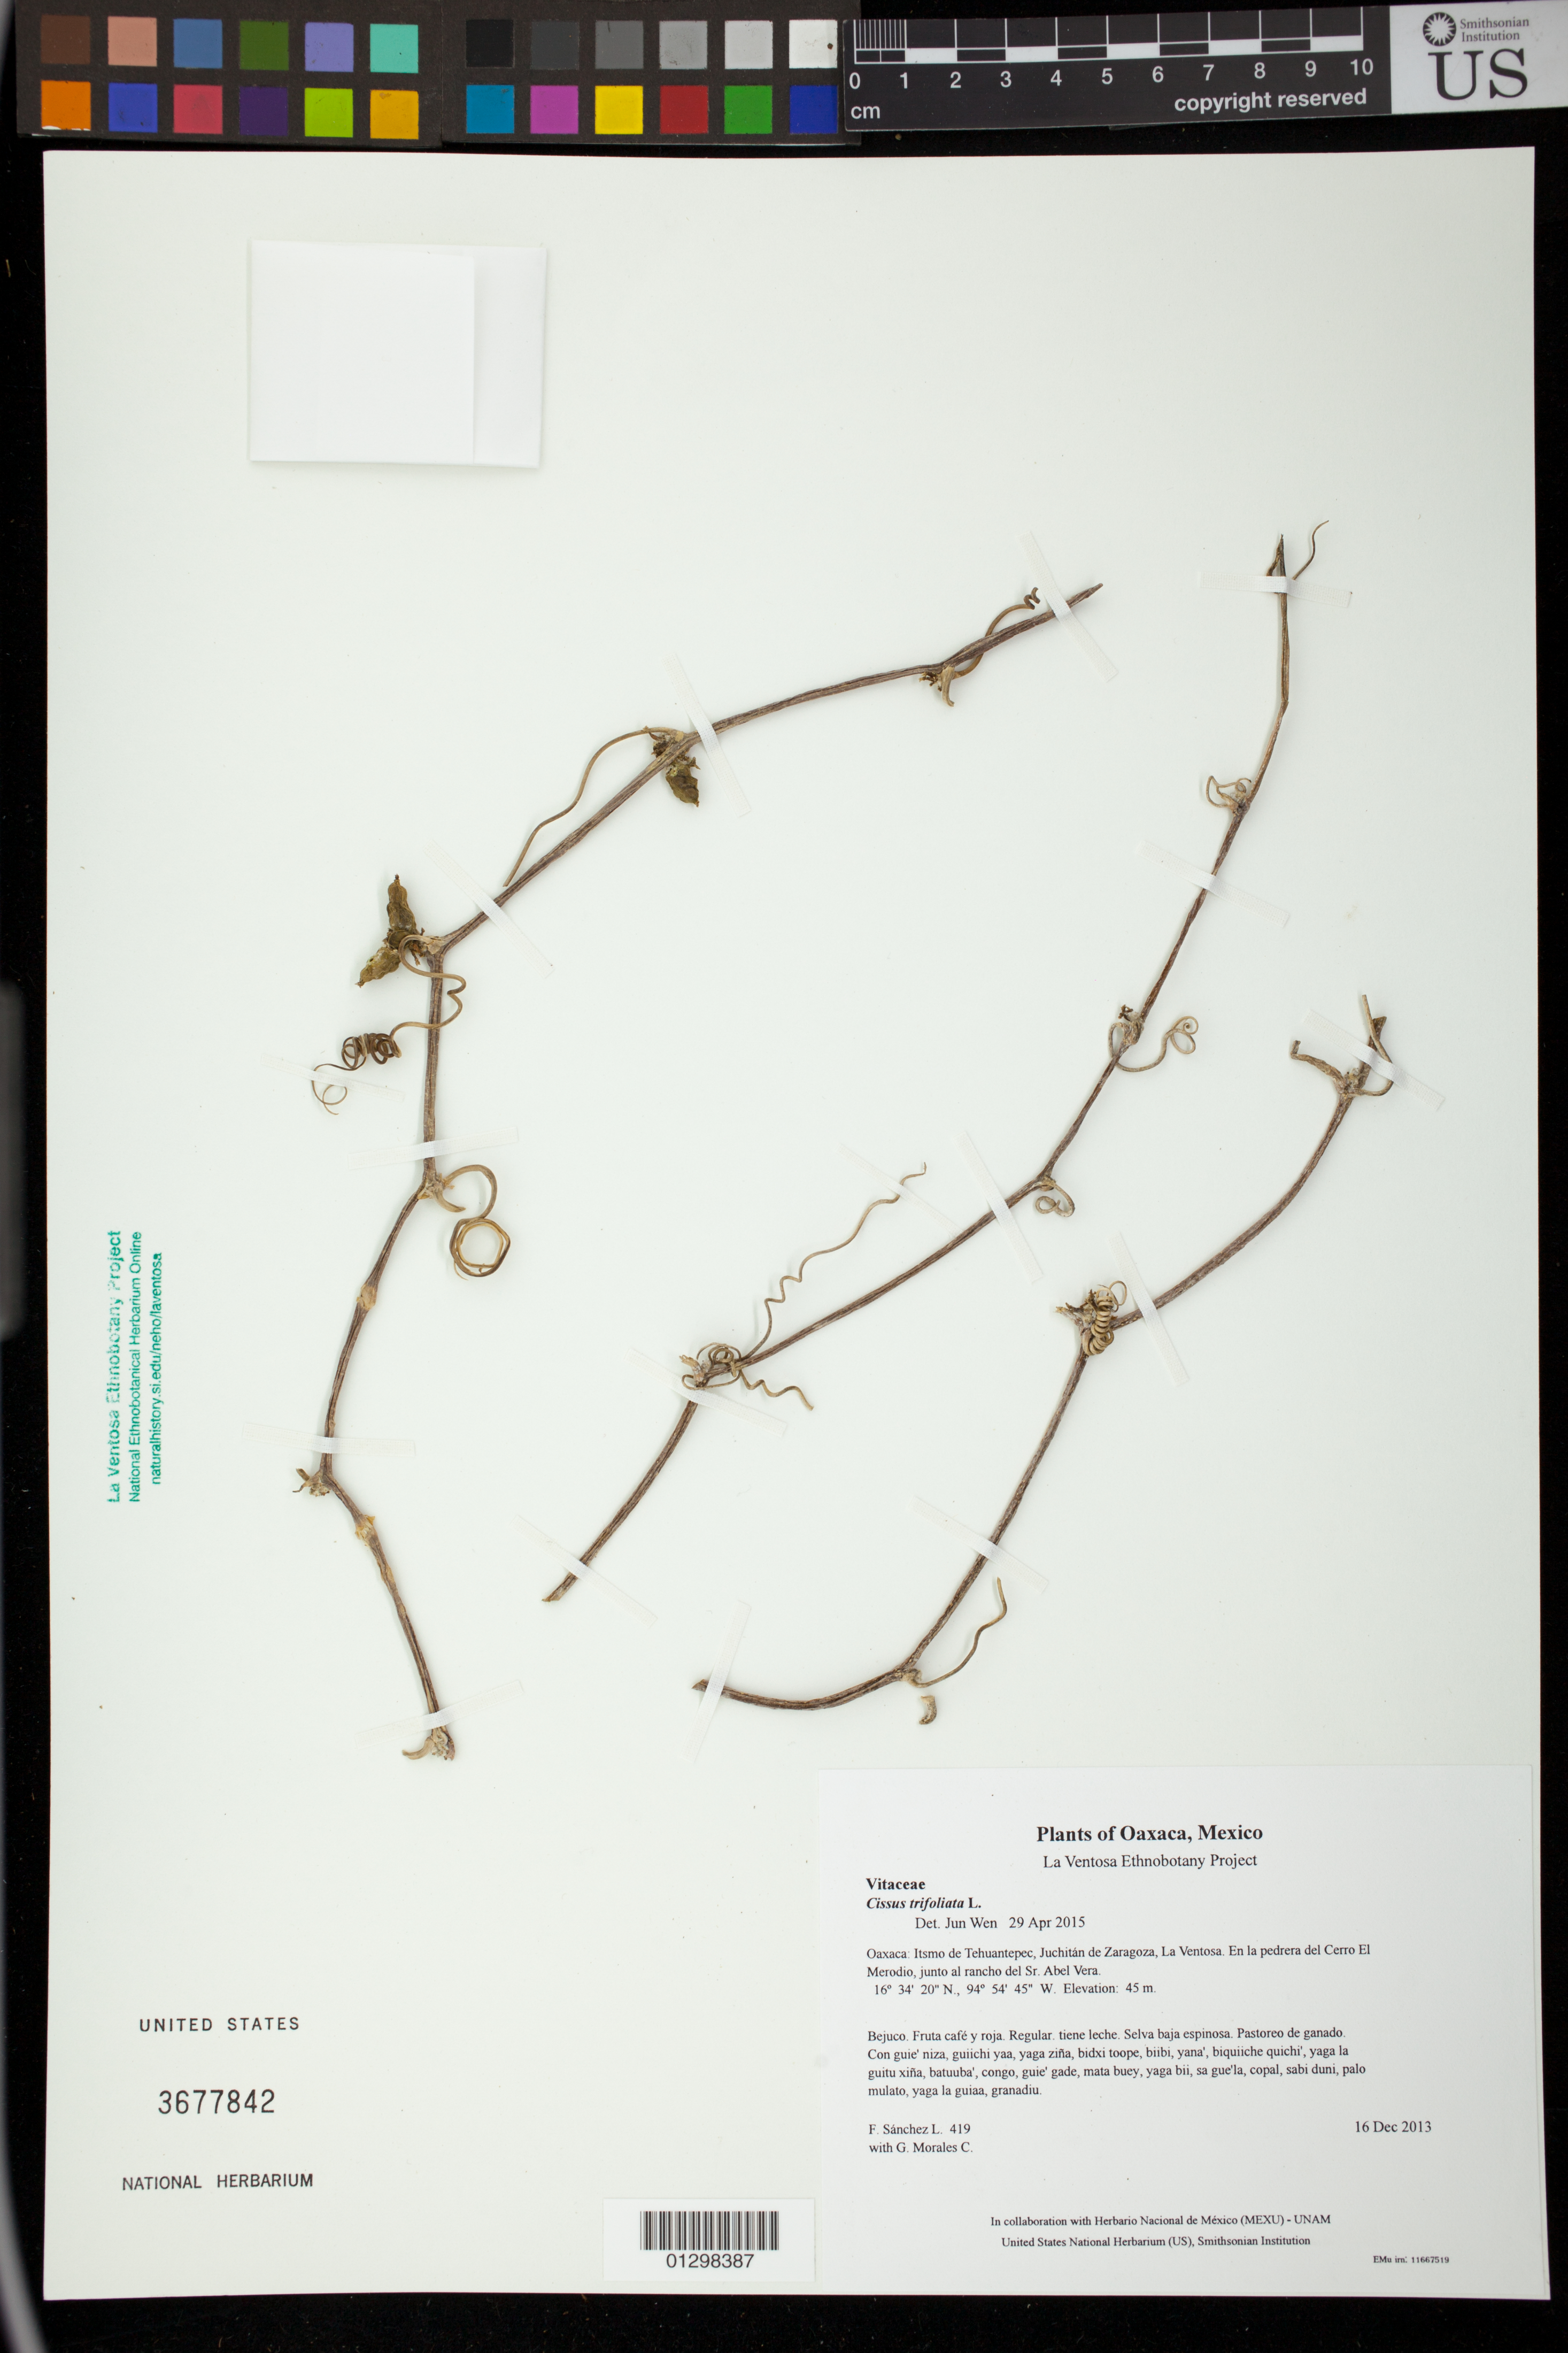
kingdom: Plantae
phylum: Tracheophyta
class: Magnoliopsida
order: Vitales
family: Vitaceae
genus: Cissus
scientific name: Cissus trifoliata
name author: (L.) L.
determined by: Wen, Jun, (BOT), Smithsonian Institution - National Museum of Natural History (UNITED STATES)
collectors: F. Sánchez L. & G. Morales C.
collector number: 419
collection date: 2013-12-16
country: Mexico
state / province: Oaxaca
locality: Itsmo de Tehuantepec, Juchitán de Zaragoza, La Ventosa. En la pedrera del Cerro El Merodio, junto al rancho del Sr. Abel Vera.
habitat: Selva baja espinosa. Pastoreo de ganado.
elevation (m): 45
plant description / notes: MEXU, US; Luba'. Cuaananaxhi namuu ne naxiña'. Nuu.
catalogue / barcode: US 3677842